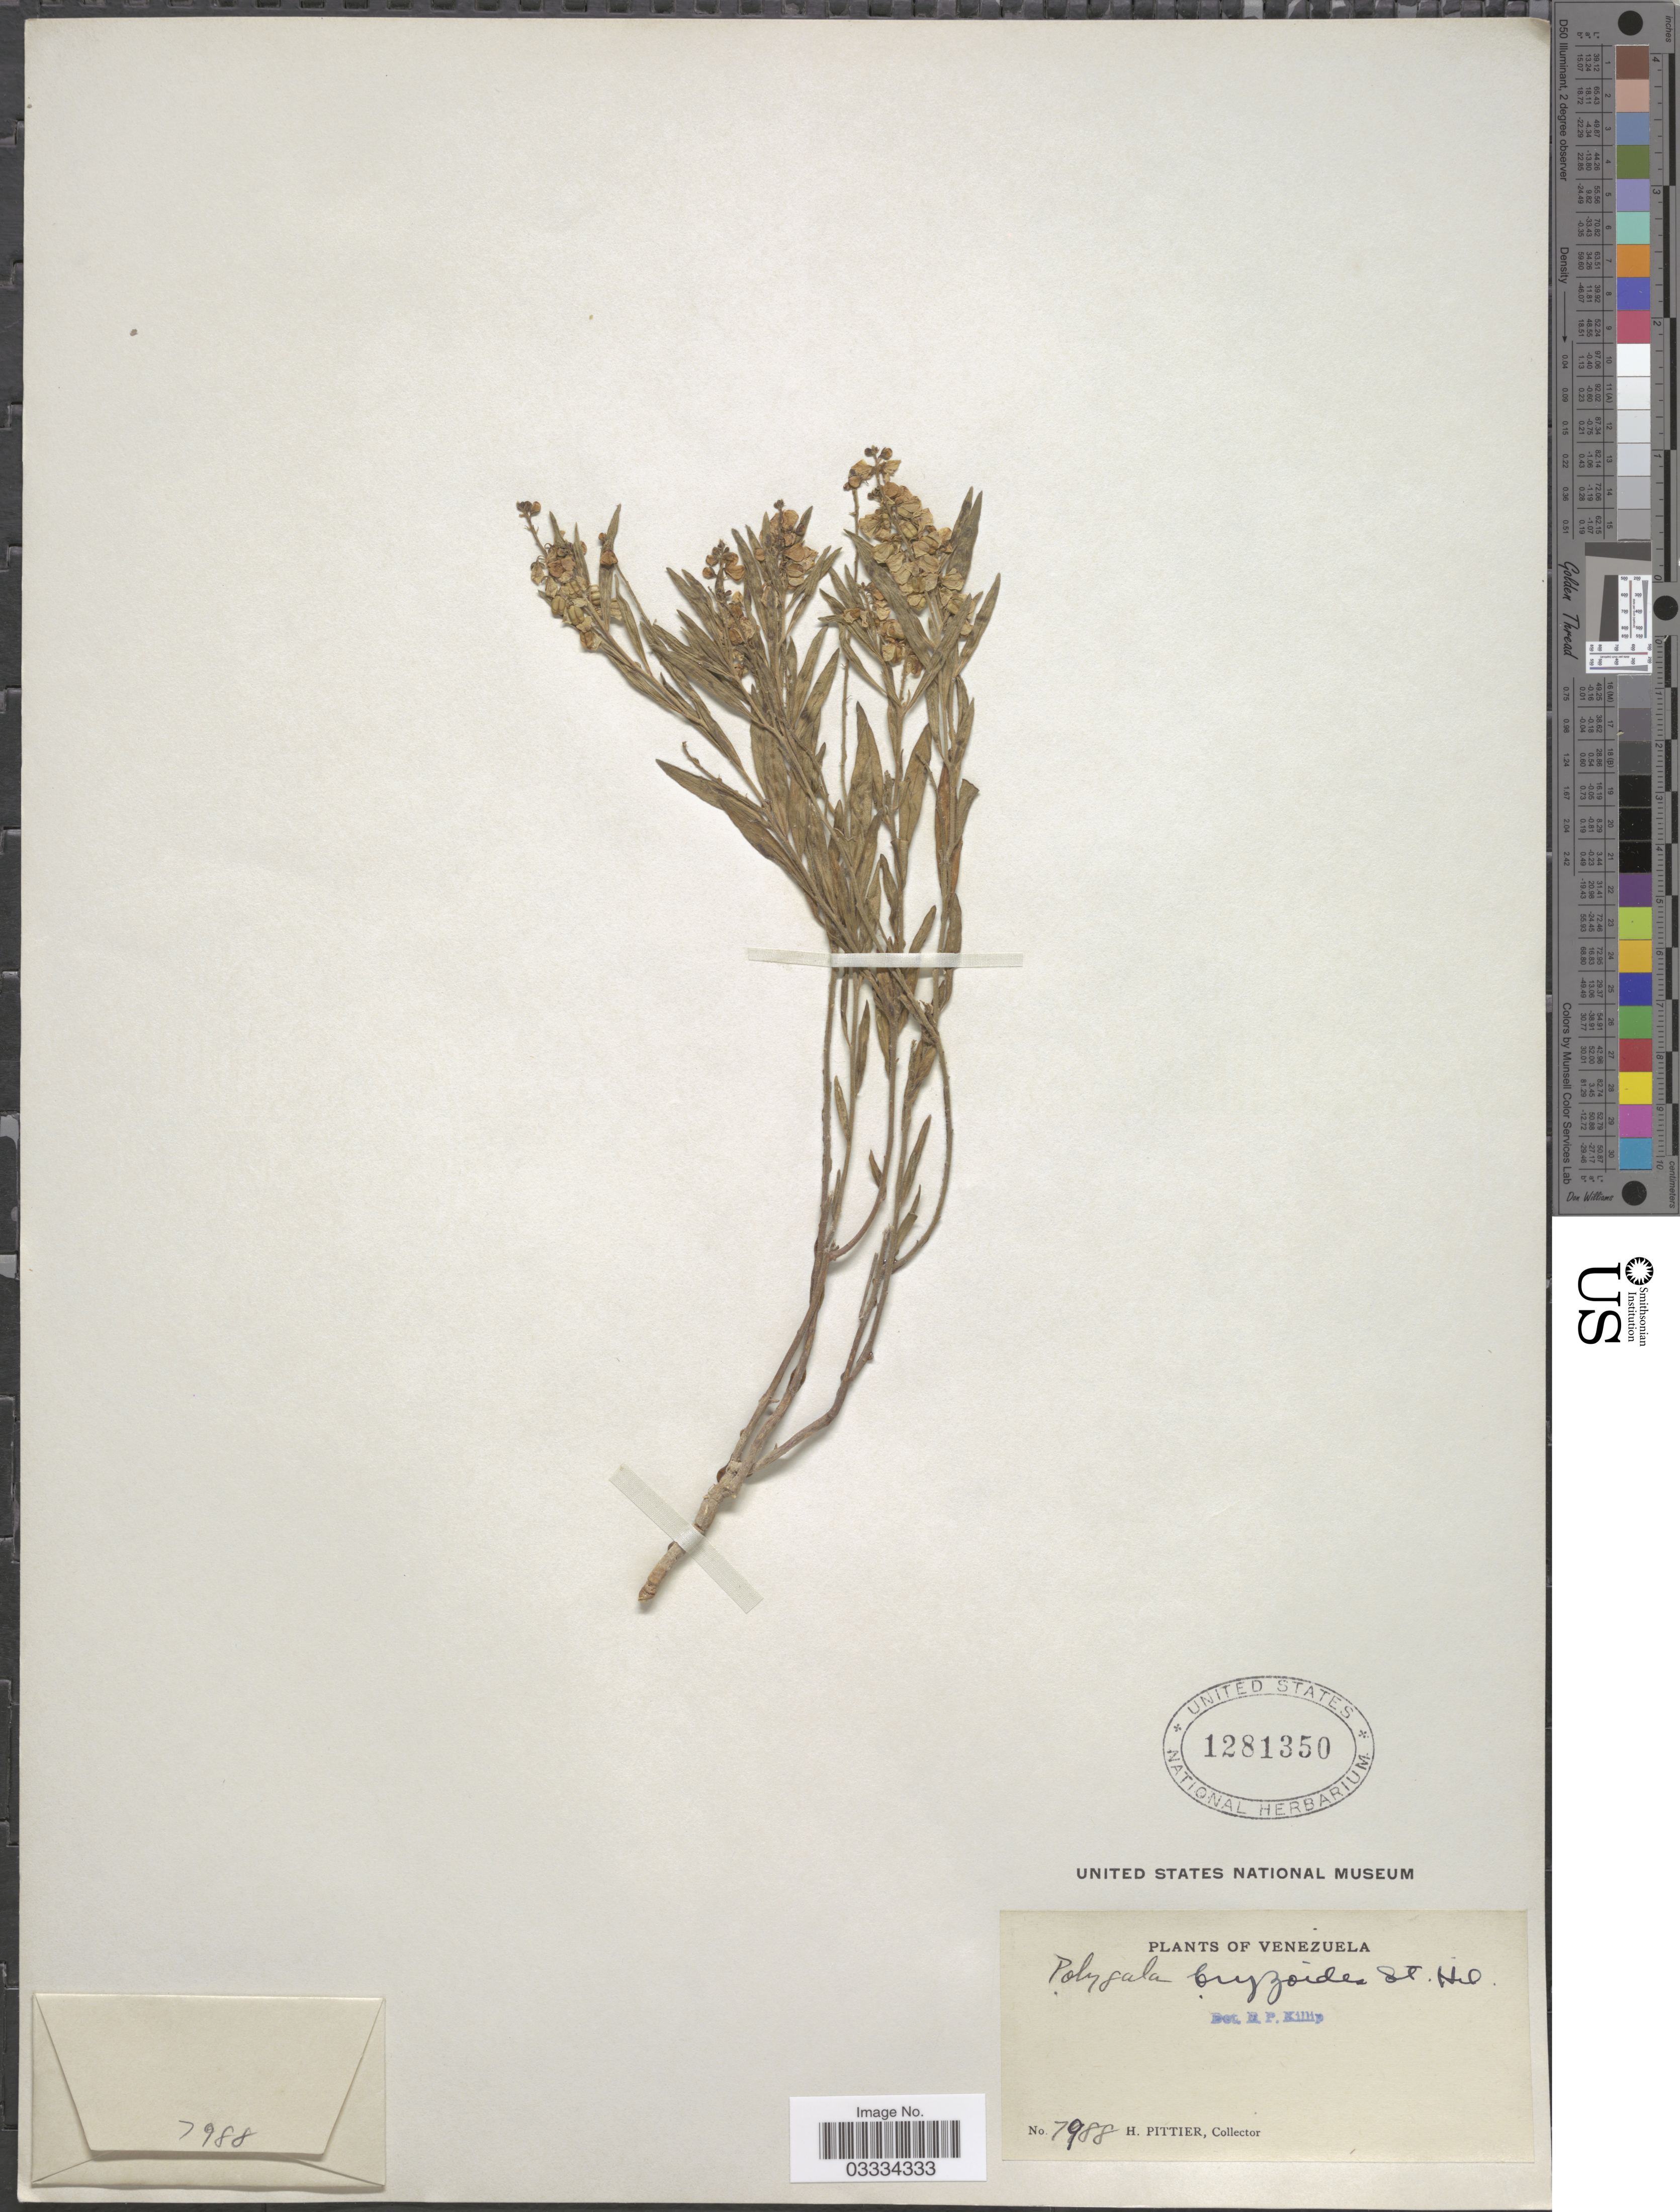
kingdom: Plantae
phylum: Tracheophyta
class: Magnoliopsida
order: Fabales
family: Polygalaceae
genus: Asemeia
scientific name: Asemeia violacea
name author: (Aubl.) J.F.B. Pastore & J.R. Abbott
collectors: H. F. Pittier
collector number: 7988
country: Venezuela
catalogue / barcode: US 1281350